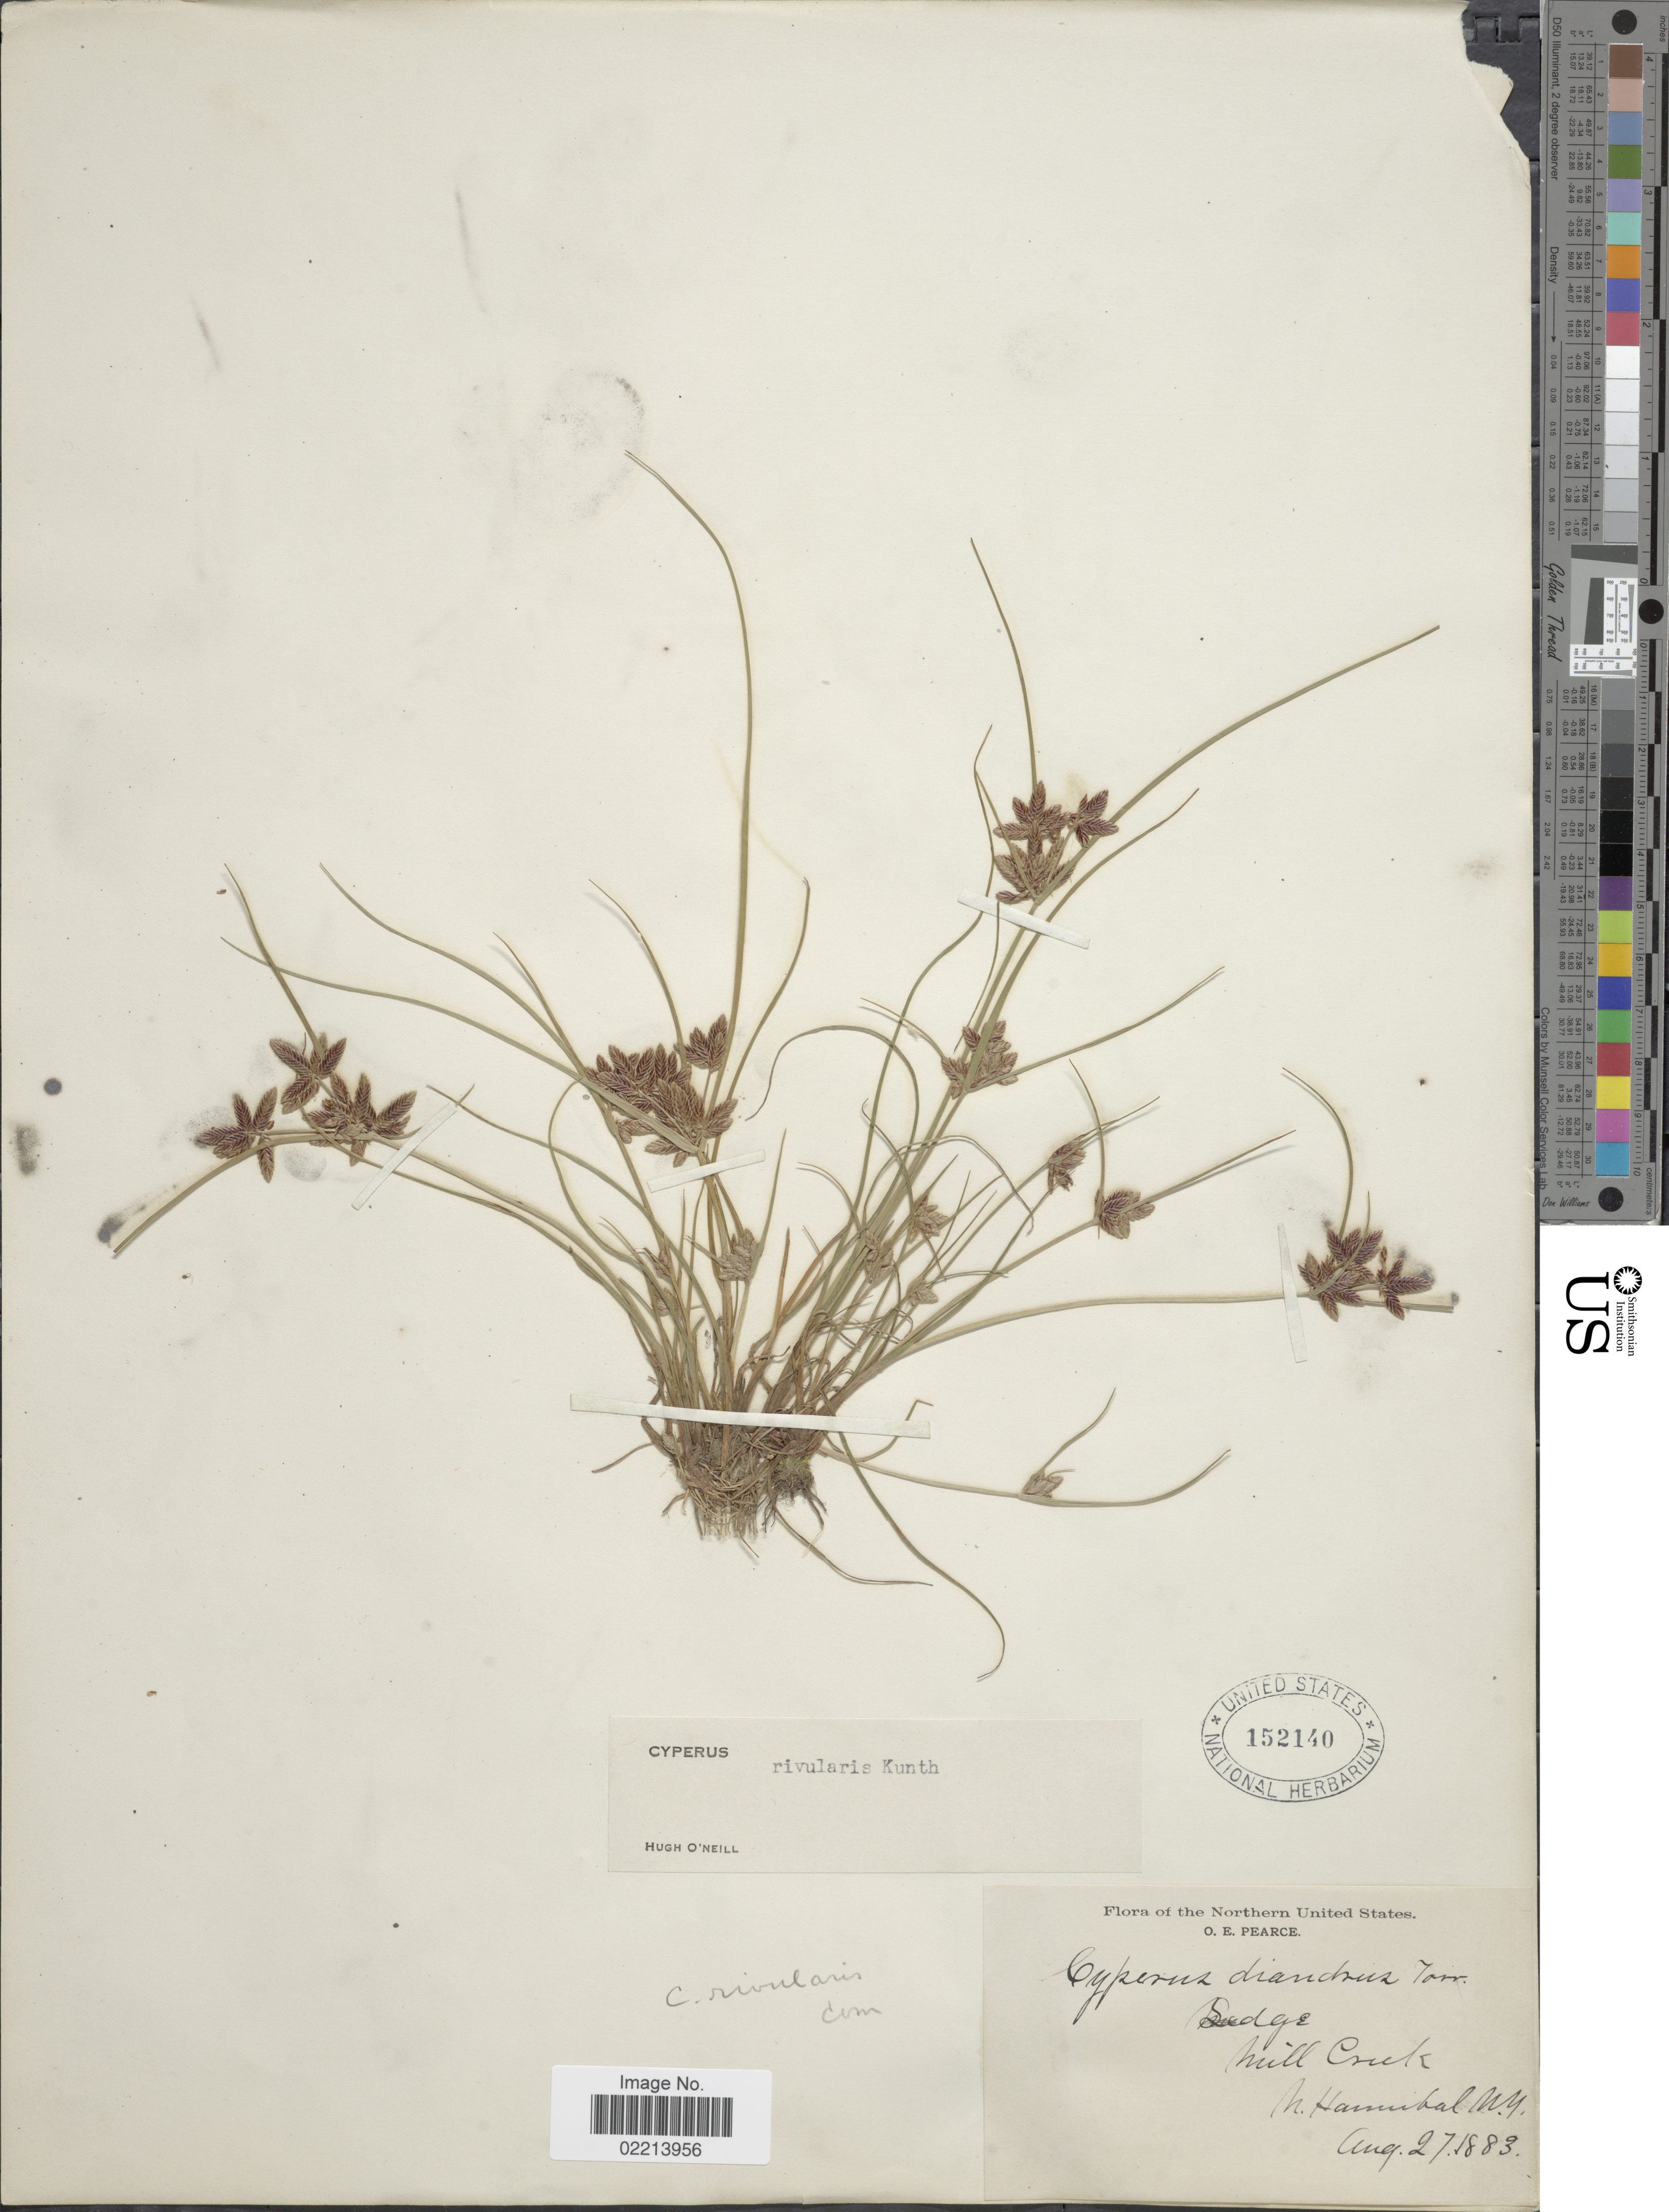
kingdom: Plantae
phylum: Tracheophyta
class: Liliopsida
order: Poales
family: Cyperaceae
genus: Cyperus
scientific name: Cyperus bipartitus Torr.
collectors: O. E. Pearce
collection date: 1883-08-27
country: United States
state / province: New York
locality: Mill Creek, N. Hannibal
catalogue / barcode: US 152140